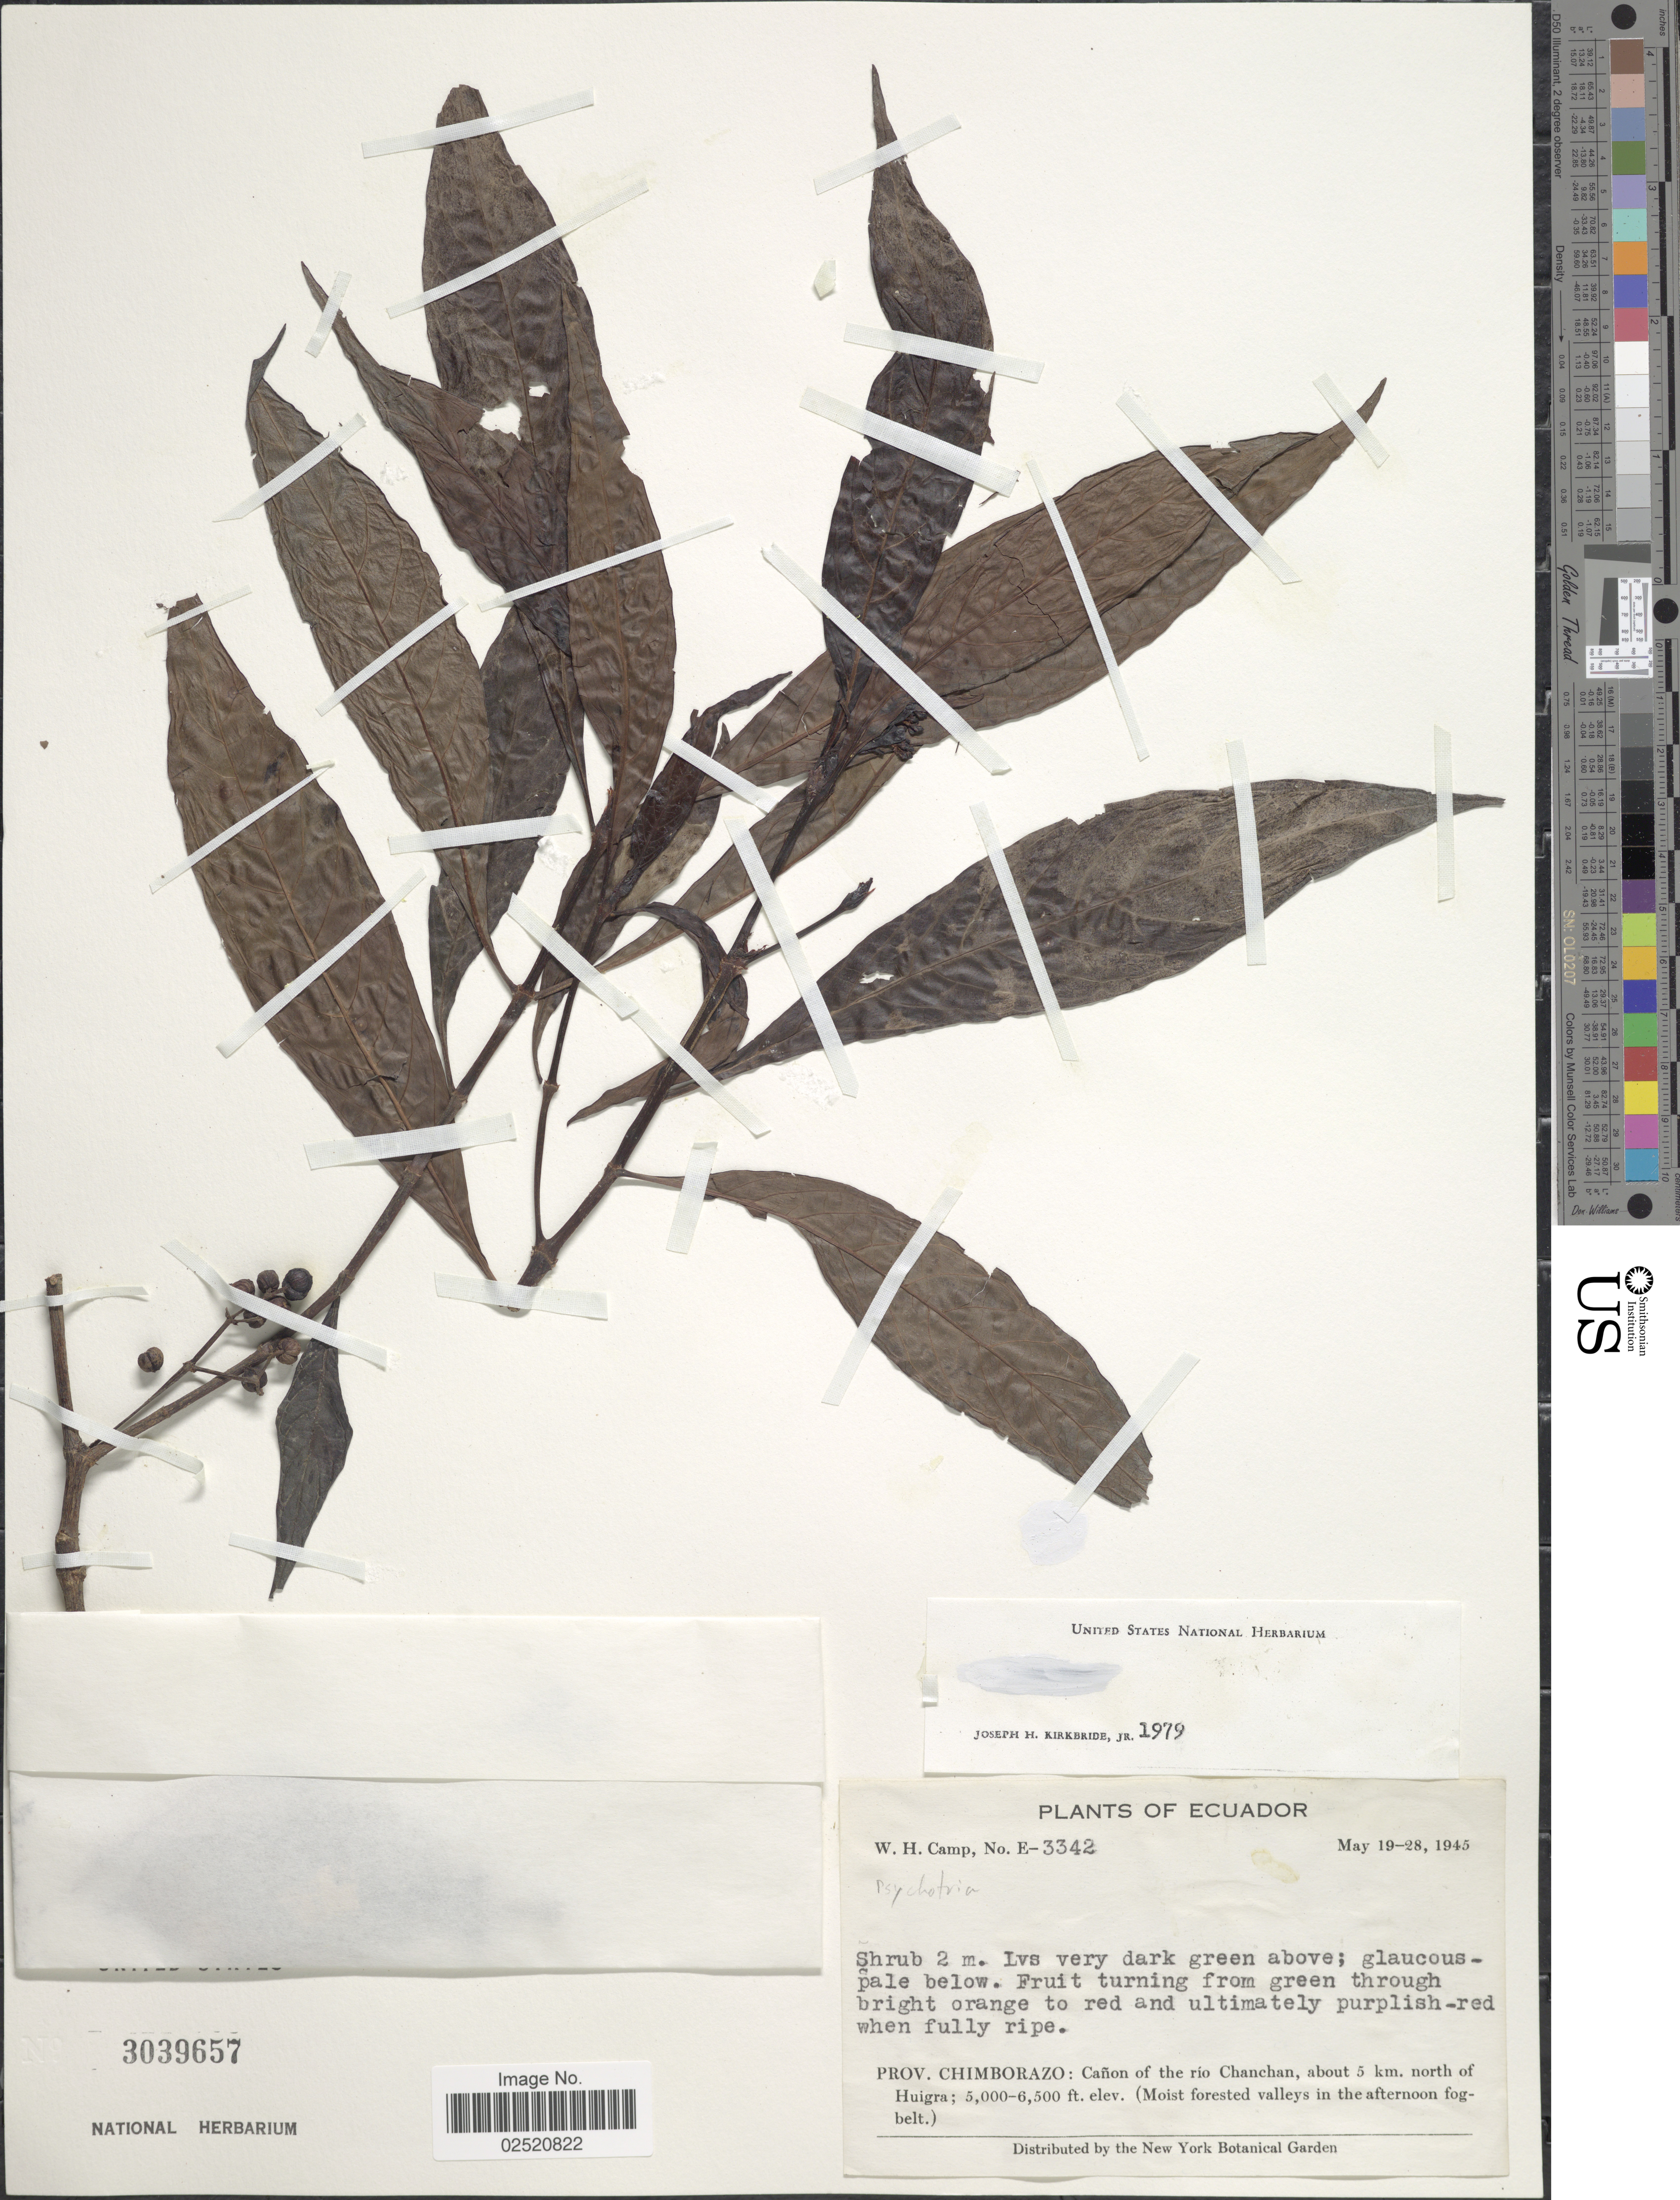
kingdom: Plantae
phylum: Tracheophyta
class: Magnoliopsida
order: Gentianales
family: Rubiaceae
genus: Psychotria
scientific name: Psychotria sp.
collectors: W. H. Camp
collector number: E-3342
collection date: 1945-05-19/1945-05-28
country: Ecuador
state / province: Chimborazo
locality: Canon of the rio Chanchan, about 5 km. north of Huigra (moist forested valleys in the afternoon fogbelt)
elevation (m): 1524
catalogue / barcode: US 3039657